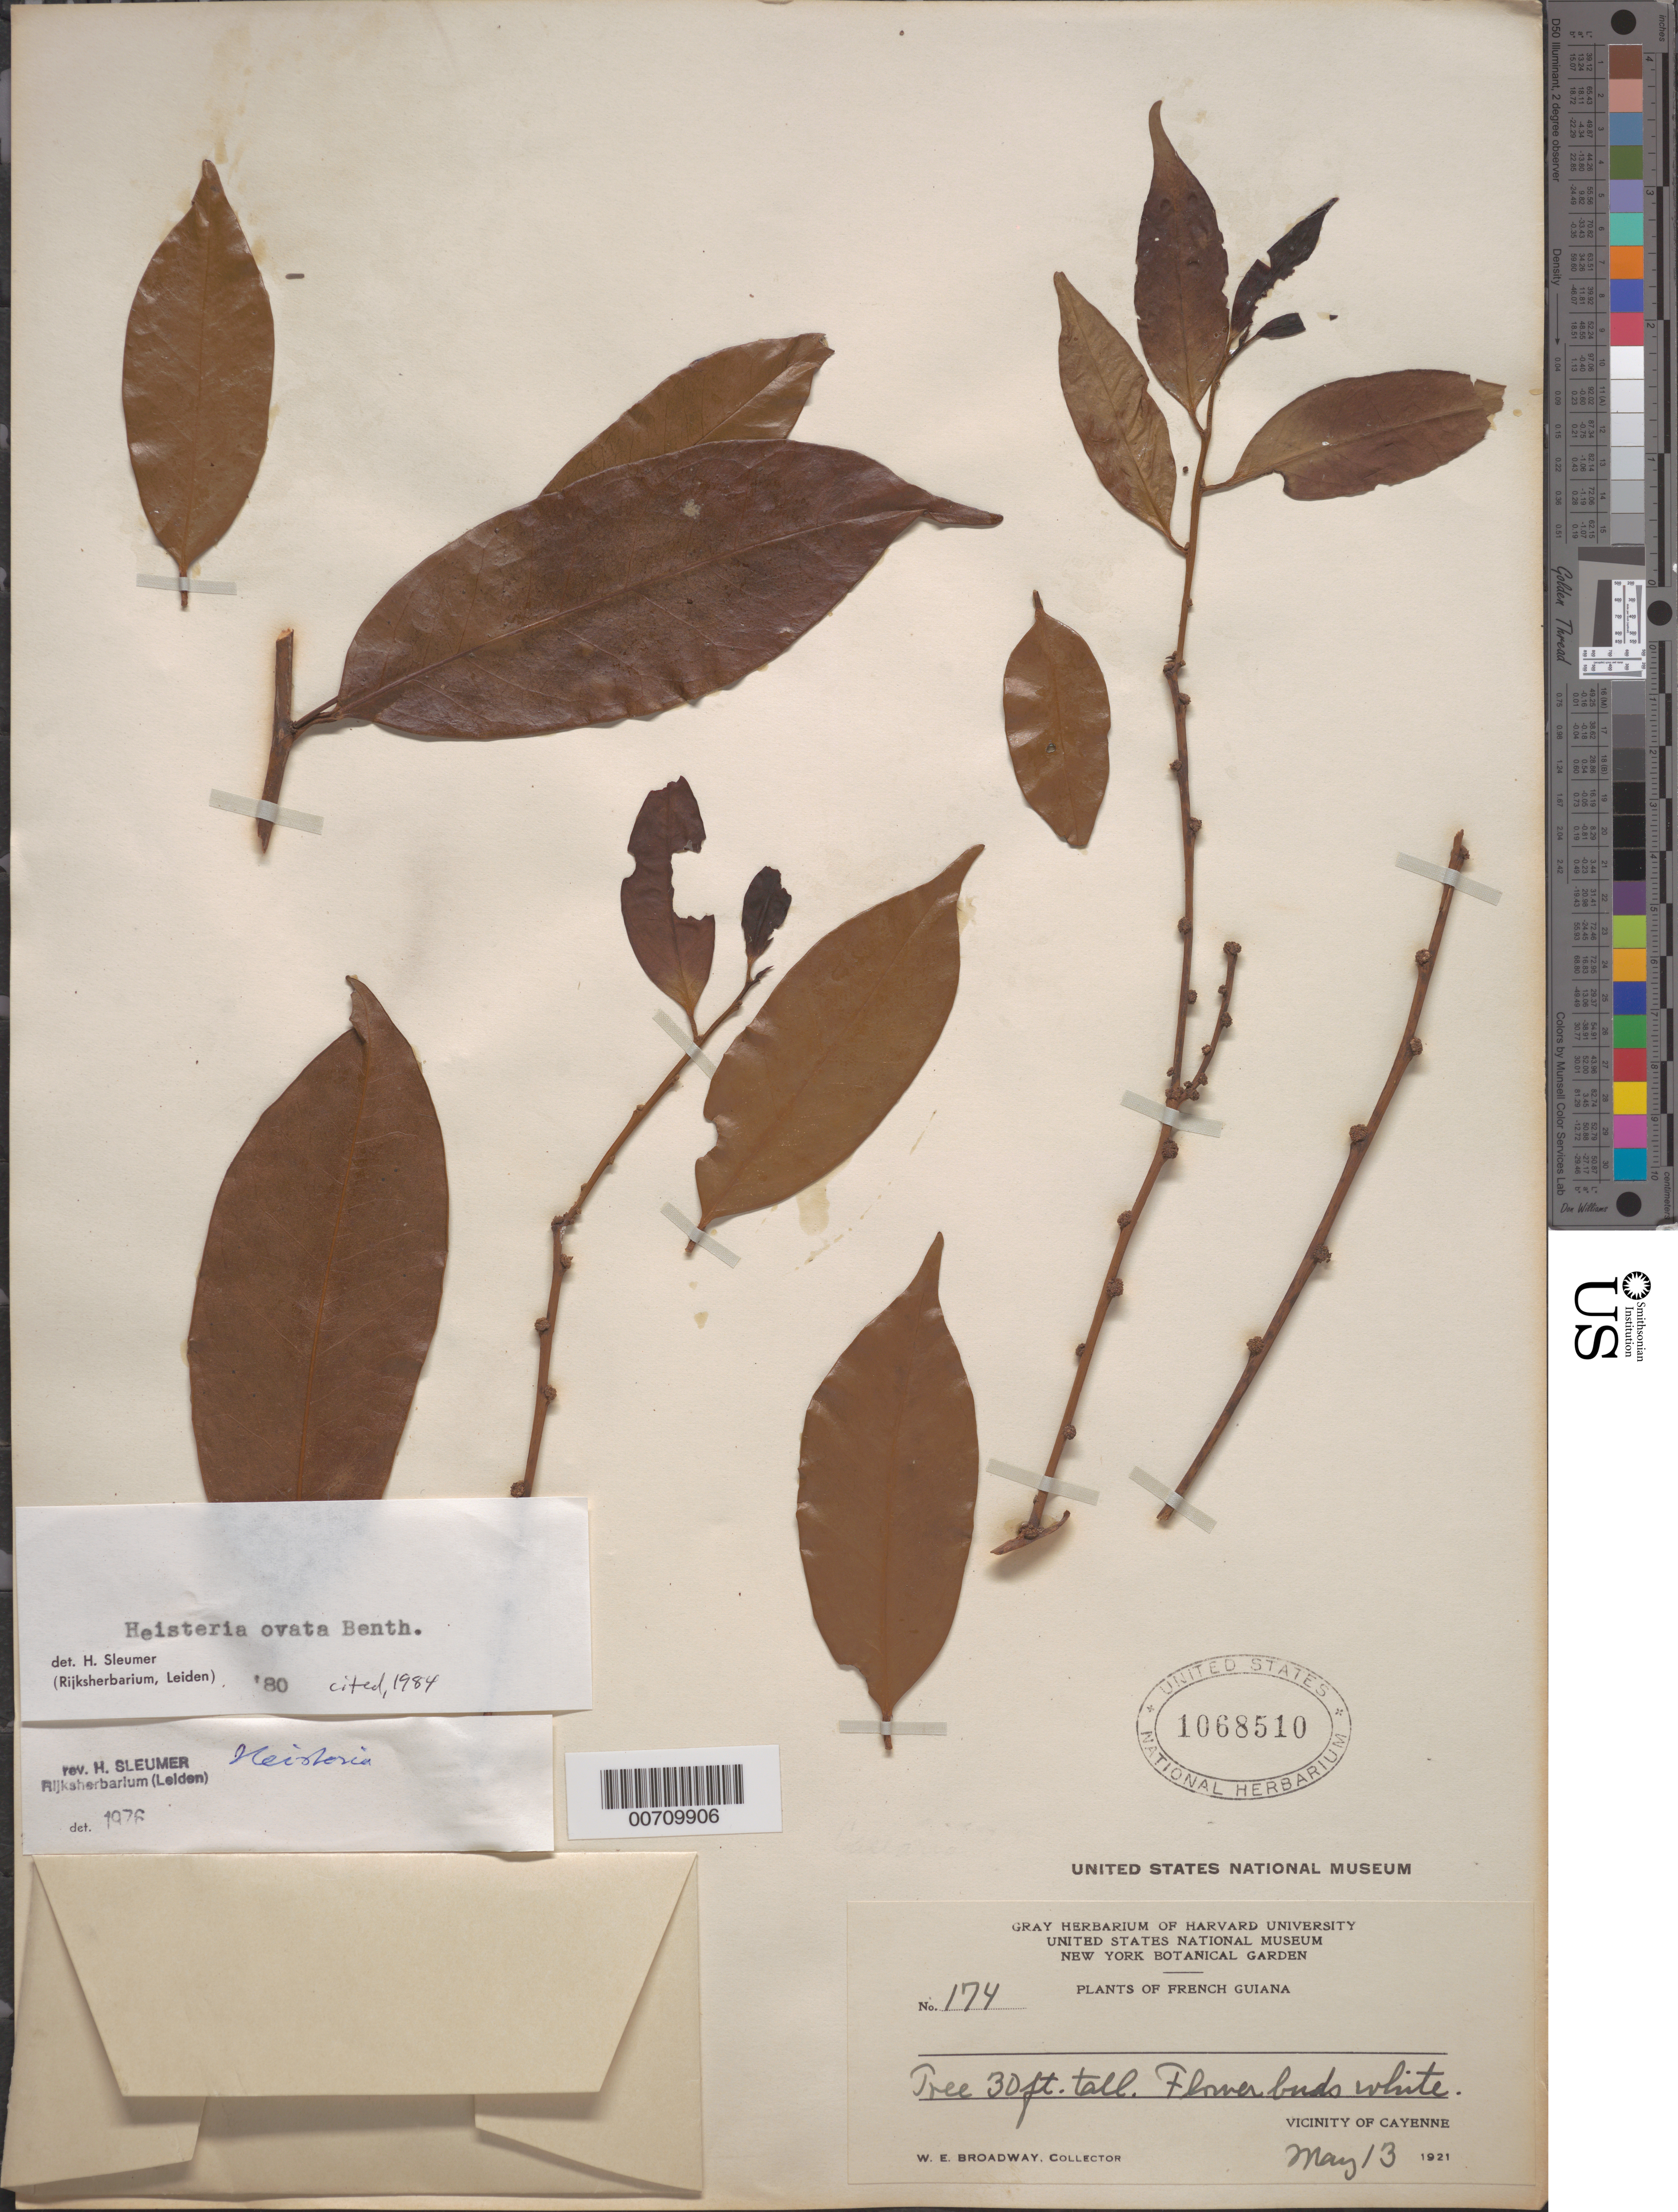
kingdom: Plantae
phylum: Tracheophyta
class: Magnoliopsida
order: Santalales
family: Erythropalaceae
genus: Heisteria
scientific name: Heisteria ovata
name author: Benth.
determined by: Sleumer, H. O.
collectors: W. E. Broadway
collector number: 174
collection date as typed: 13-May-21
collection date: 1921-05-13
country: French Guiana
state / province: Cayenne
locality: Cayenne, vic.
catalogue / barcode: US 1068510